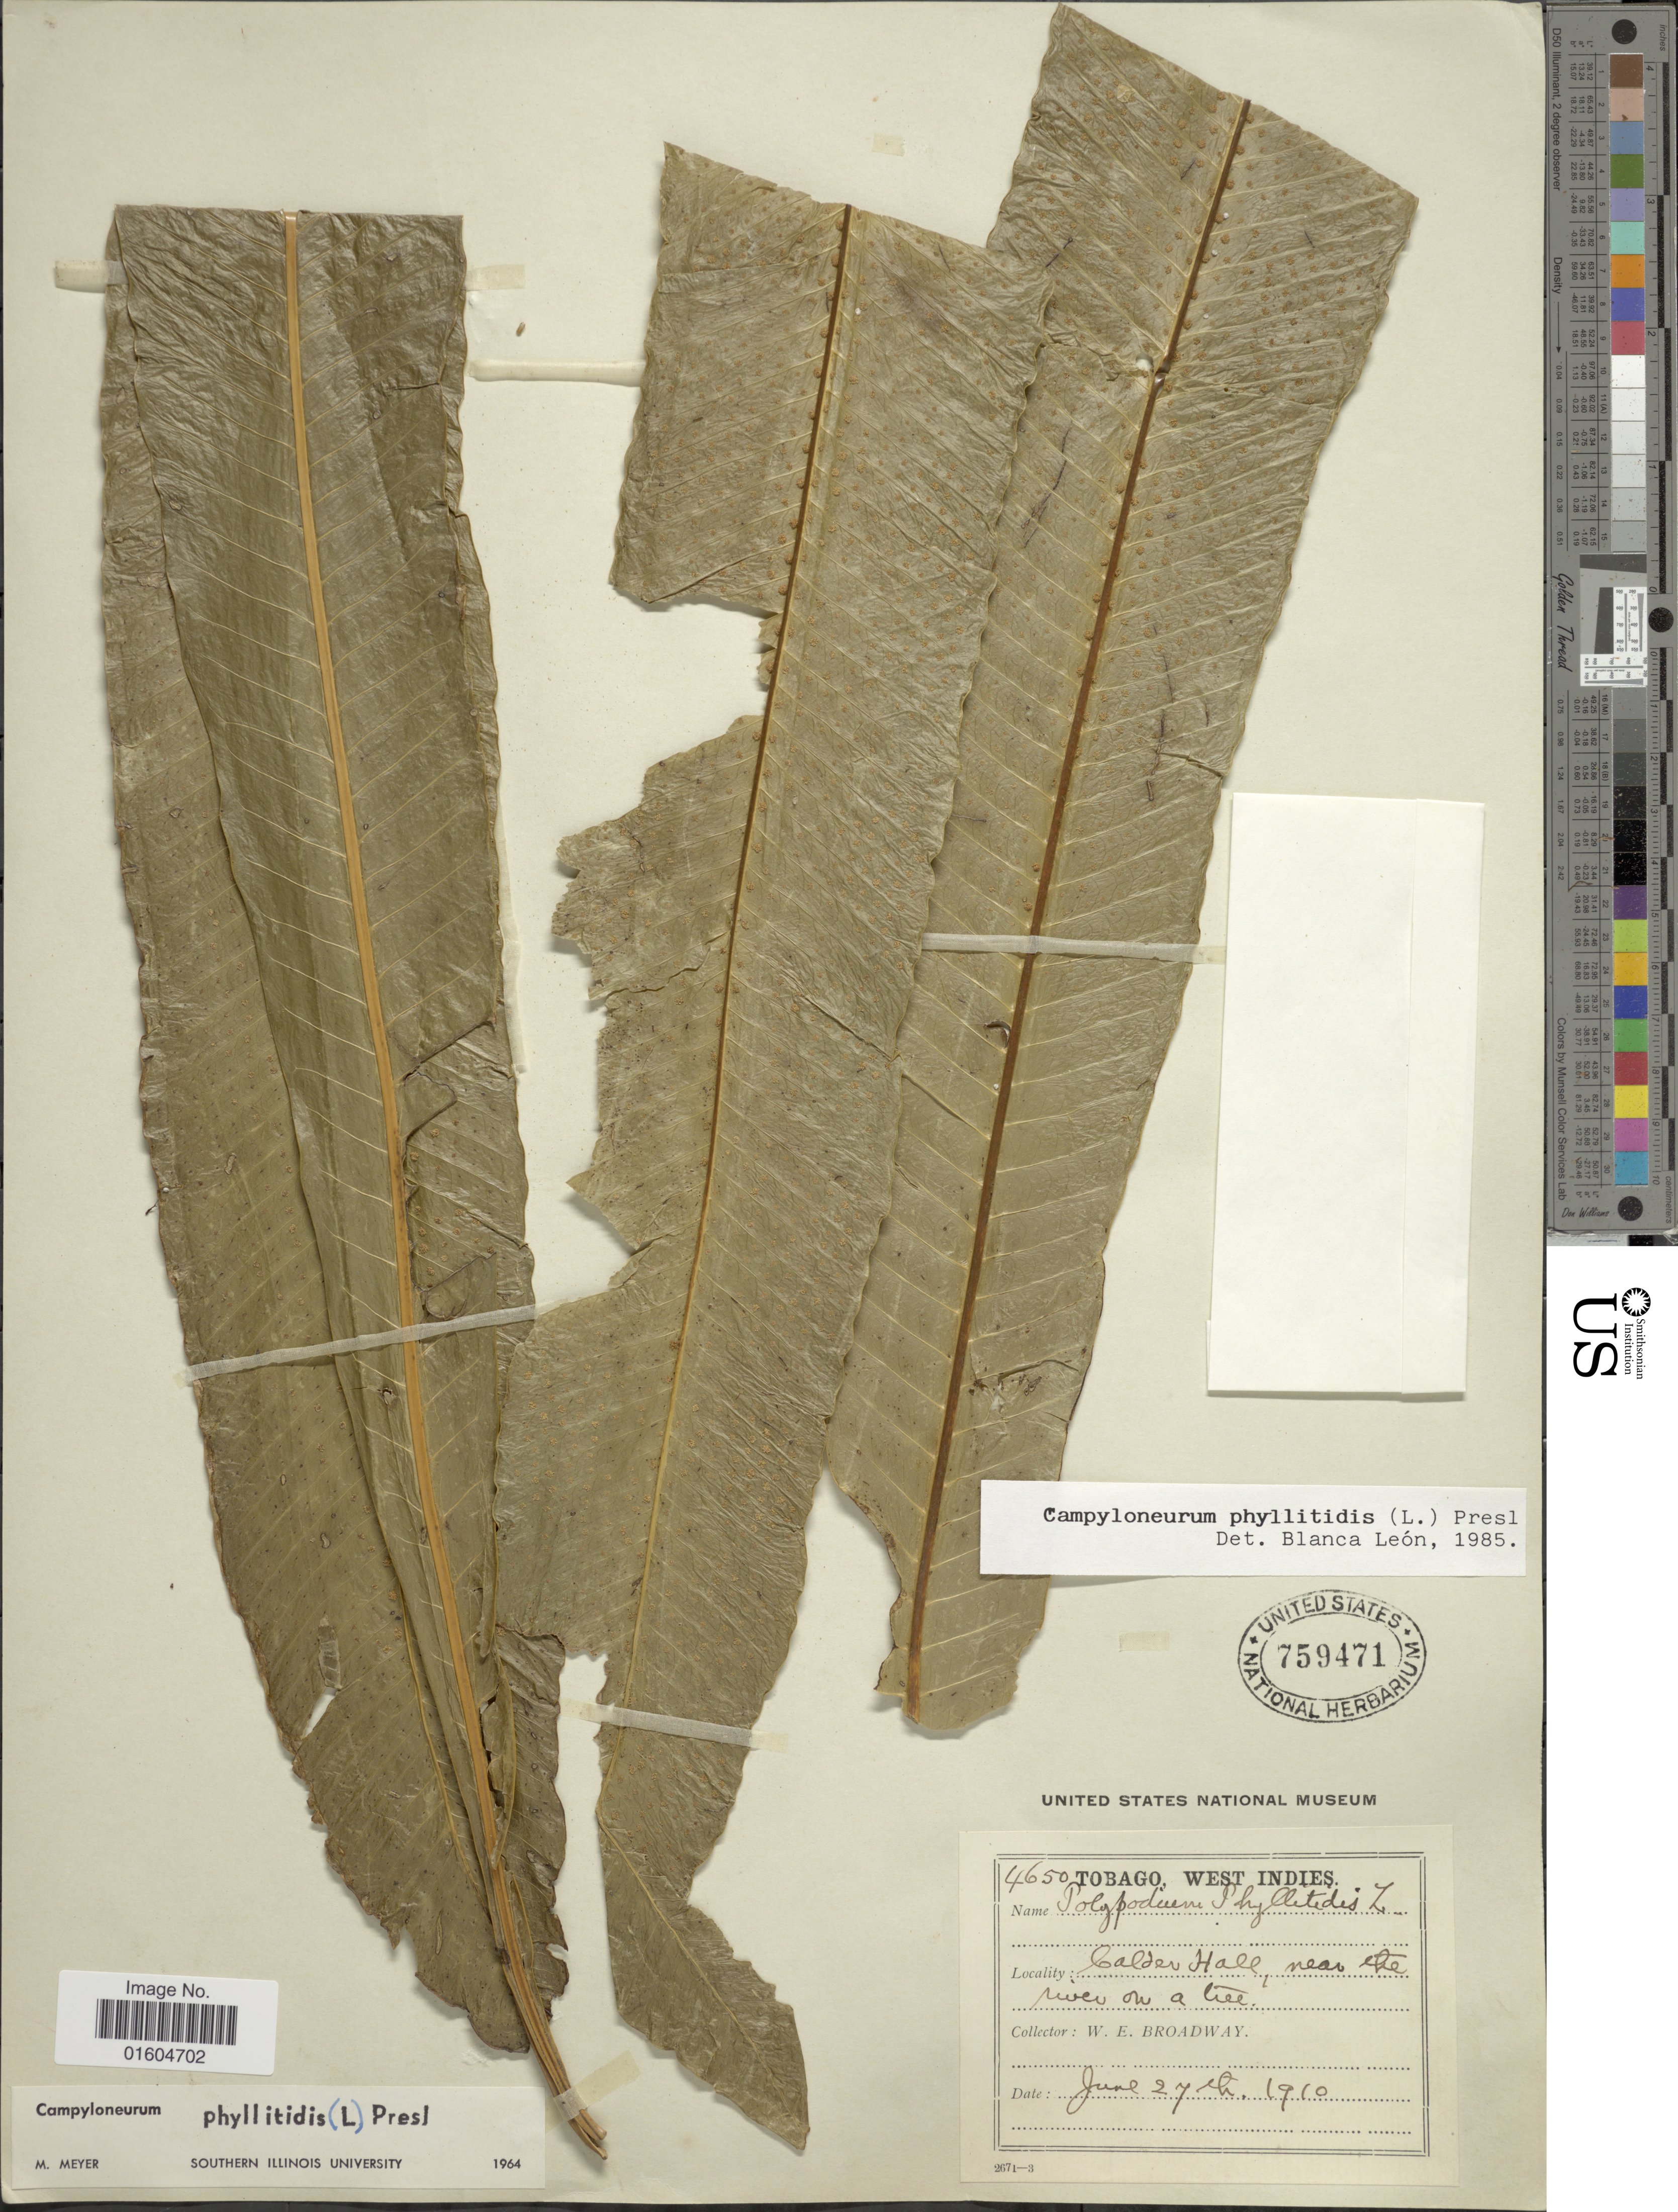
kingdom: Plantae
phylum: Tracheophyta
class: Polypodiopsida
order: Polypodiales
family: Polypodiaceae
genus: Campyloneurum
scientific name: Campyloneurum phyllitidis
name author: (L.) C. Presl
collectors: W. E. Broadway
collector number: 4650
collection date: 1910-06-27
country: Trinidad and Tobago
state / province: Tobago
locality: Calder Hall, near the river on a tree.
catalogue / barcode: US 759471